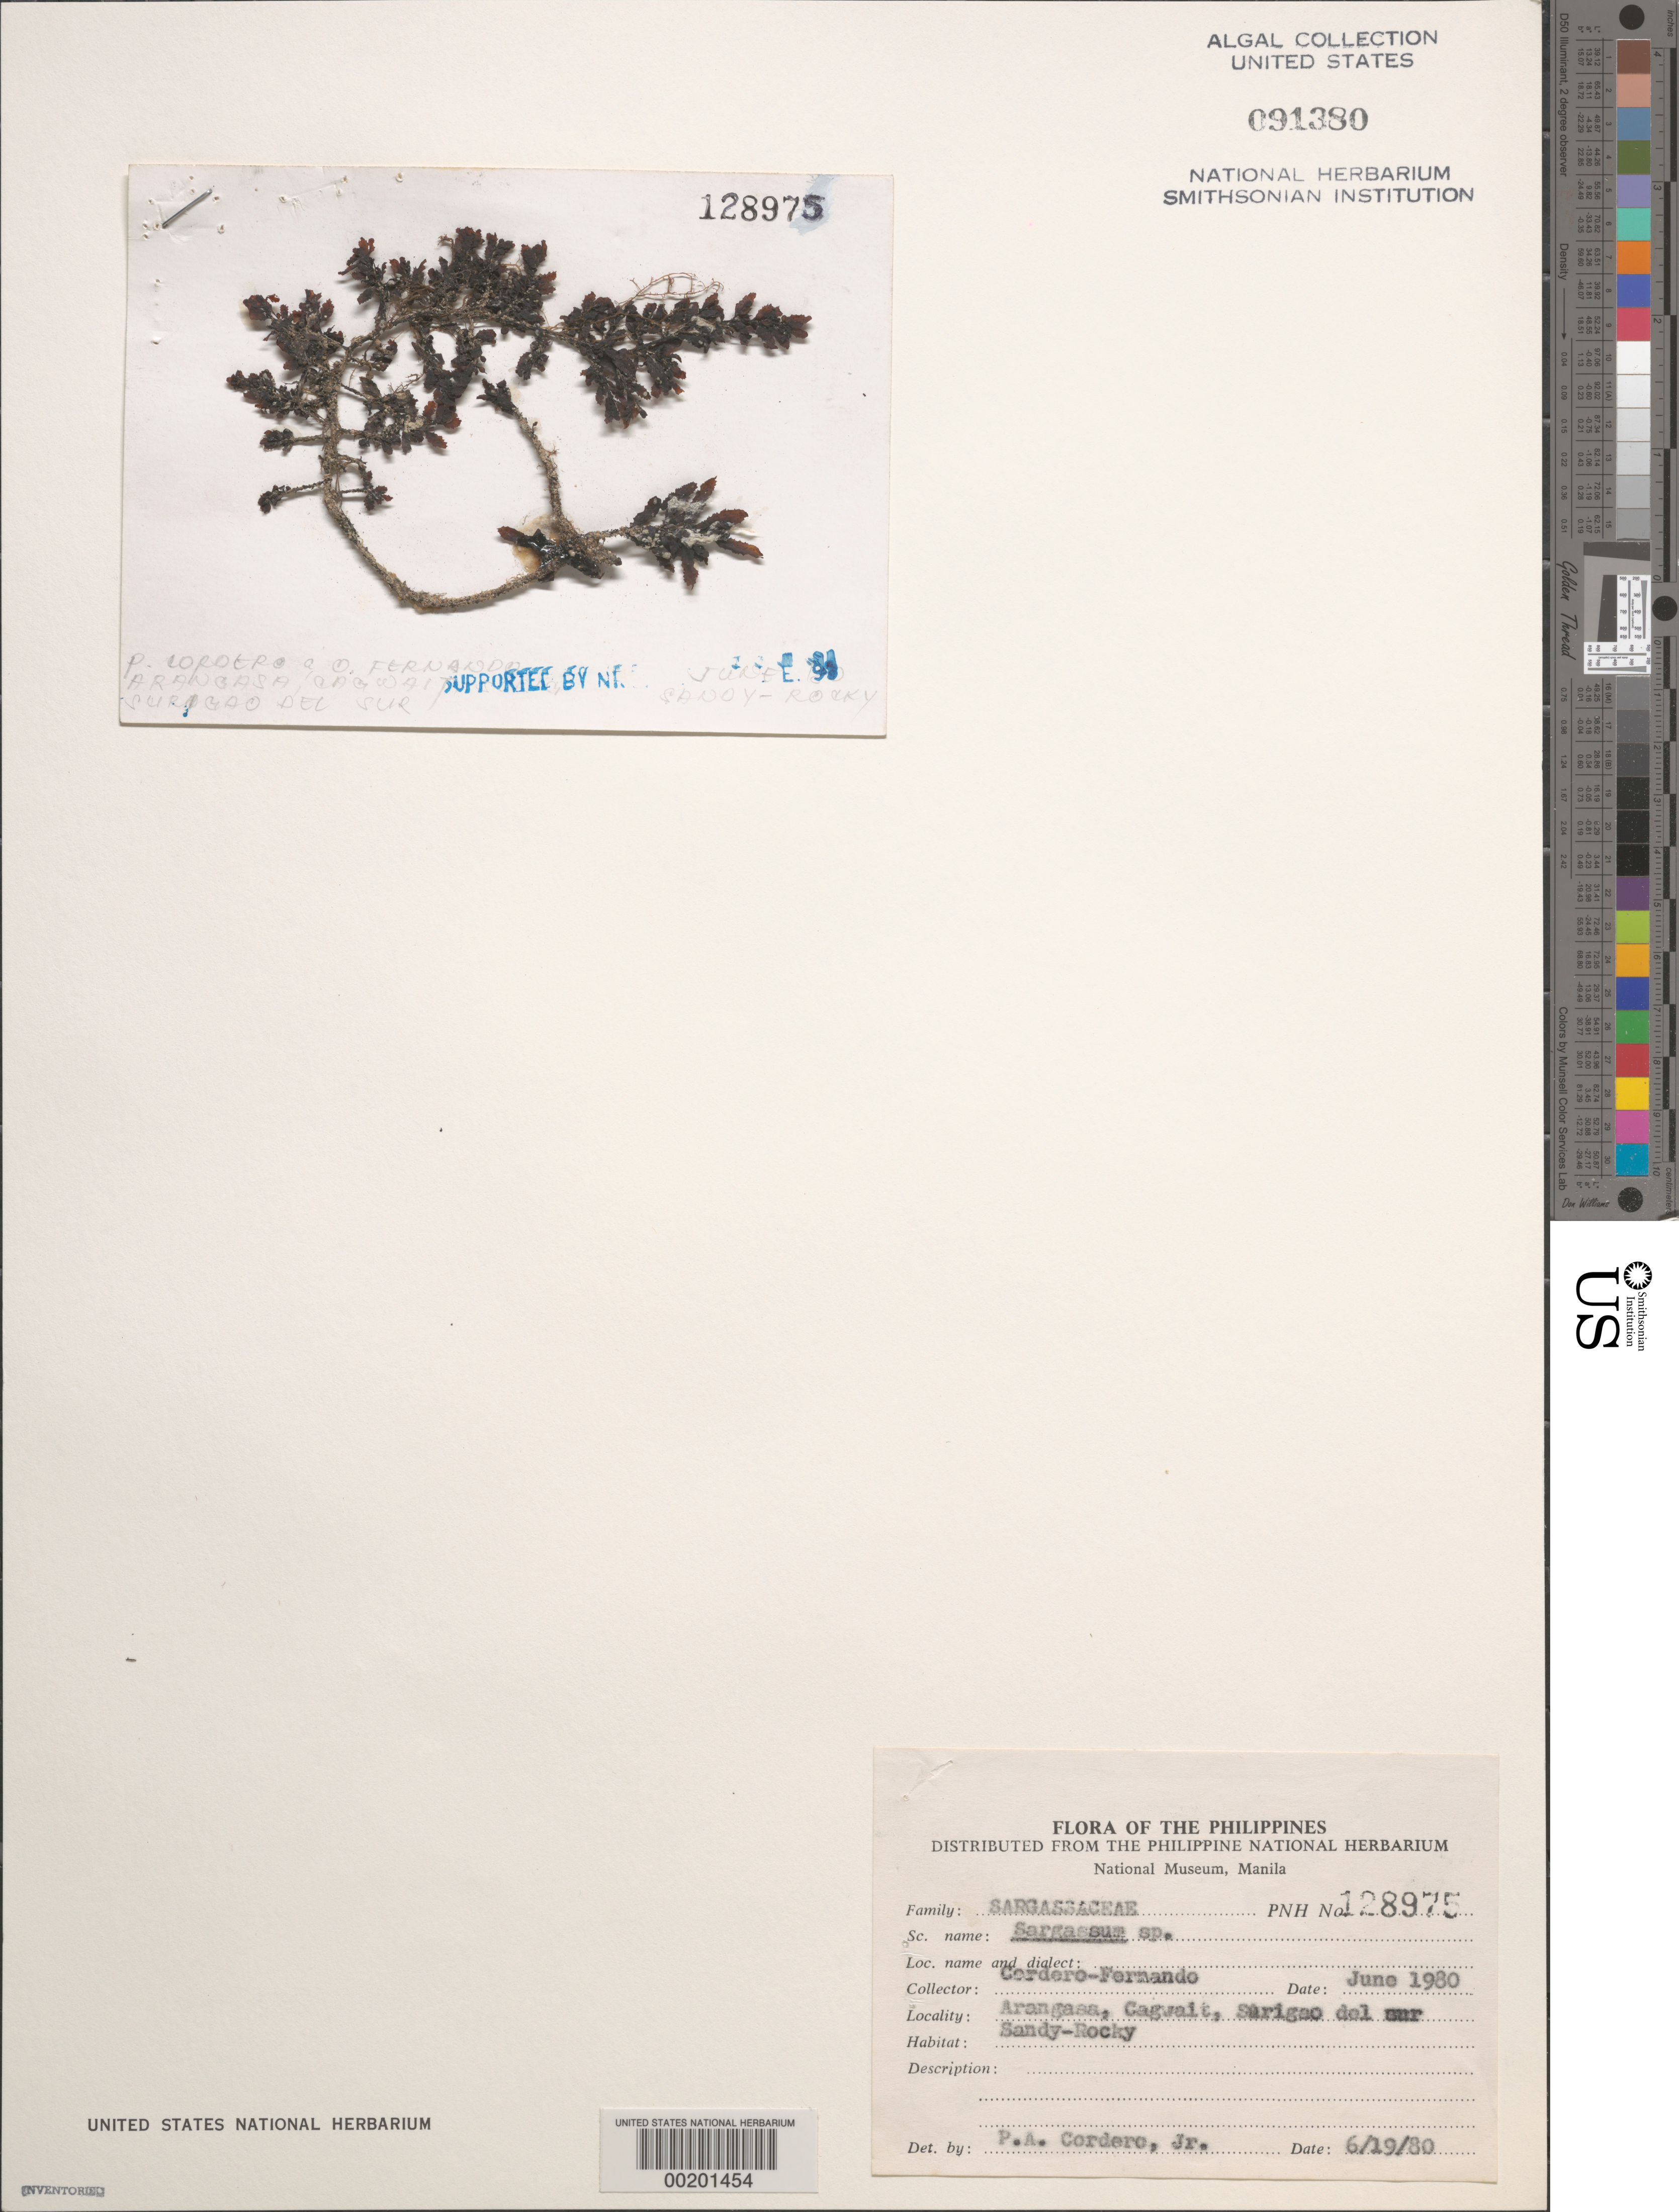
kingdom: Chromista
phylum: Ochrophyta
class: Phaeophyceae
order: Fucales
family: Sargassaceae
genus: Sargassum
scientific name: Sargassum sp.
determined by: Cordero, P. A., Jr.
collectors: P. A. Cordero & O. Fernando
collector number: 128975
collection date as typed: Jun 1980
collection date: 1980-06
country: Philippines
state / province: Caraga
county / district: Surigao del Sur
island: Mindanao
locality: Arangasa, Cagwait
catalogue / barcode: US 91380